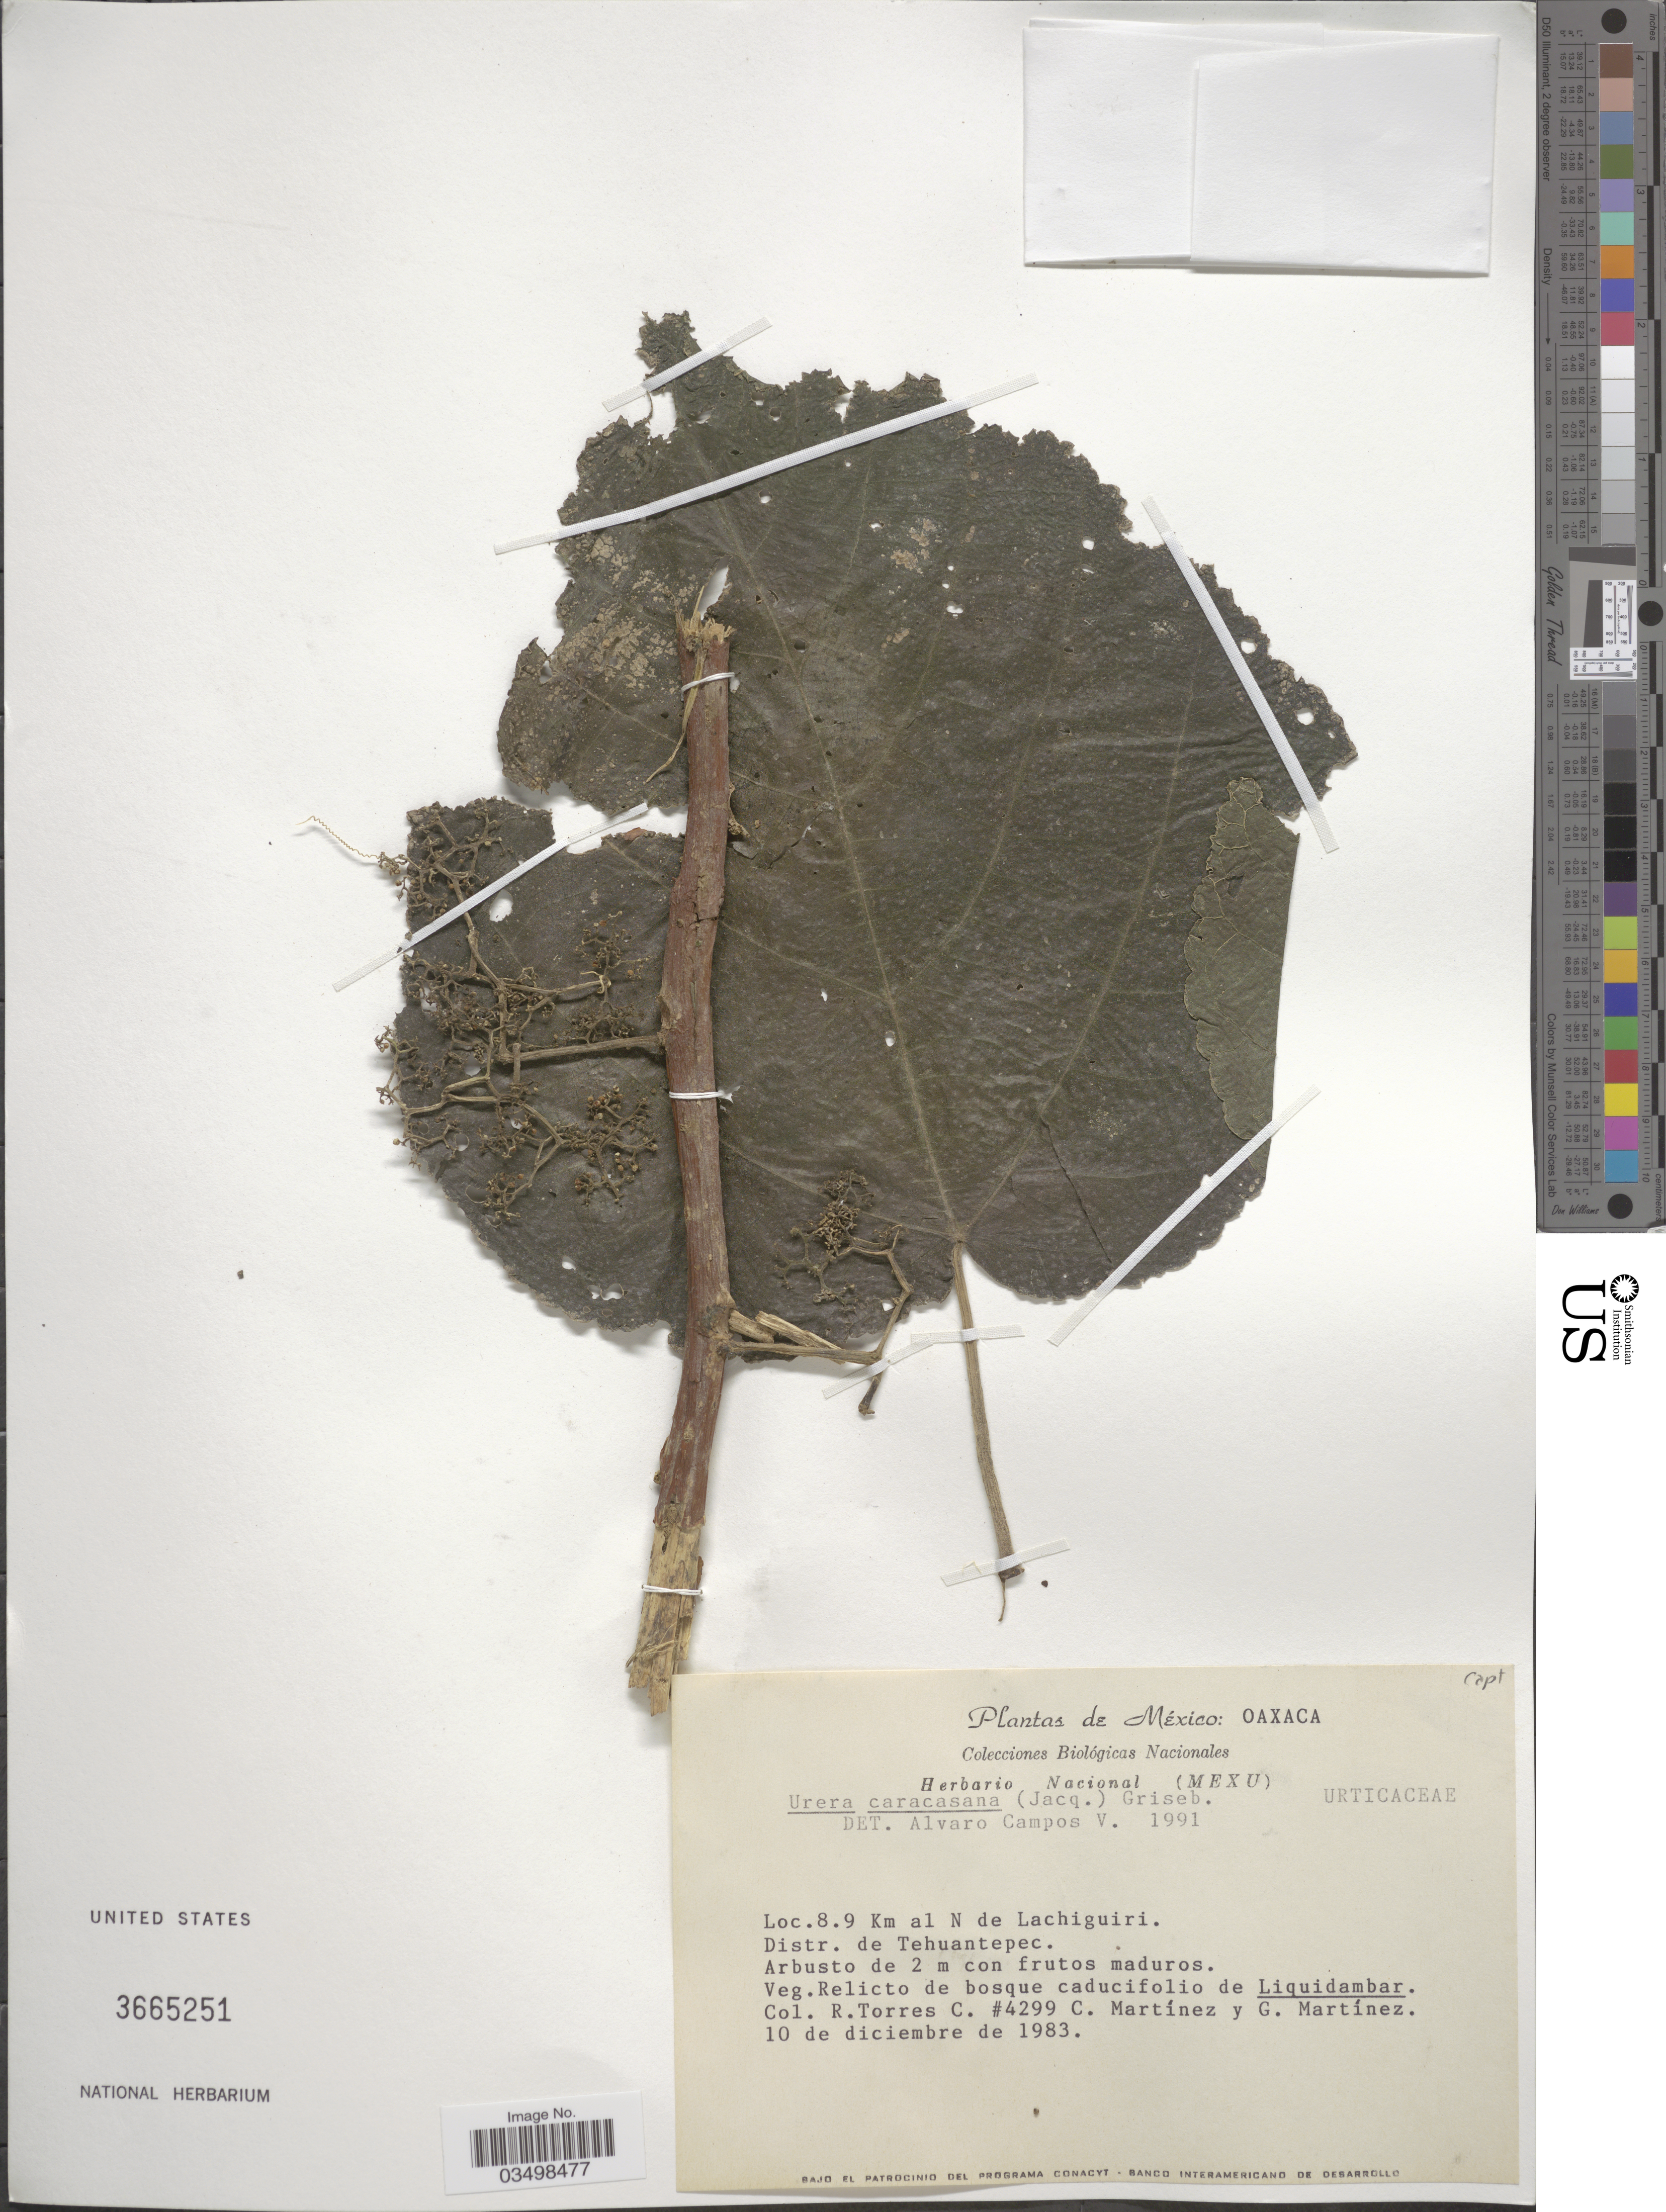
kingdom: Plantae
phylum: Tracheophyta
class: Magnoliopsida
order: Rosales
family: Urticaceae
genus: Urera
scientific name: Urera caracasana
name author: (Jacq.) Gaudich. ex Griseb.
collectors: R. Torres C., C. Martínez & G. Martinez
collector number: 4299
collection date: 1983-12-10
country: Mexico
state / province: Oaxaca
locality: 8.9 Km al N de Lachiguiri. Distr. de Tehuantepec.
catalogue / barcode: US 3665251